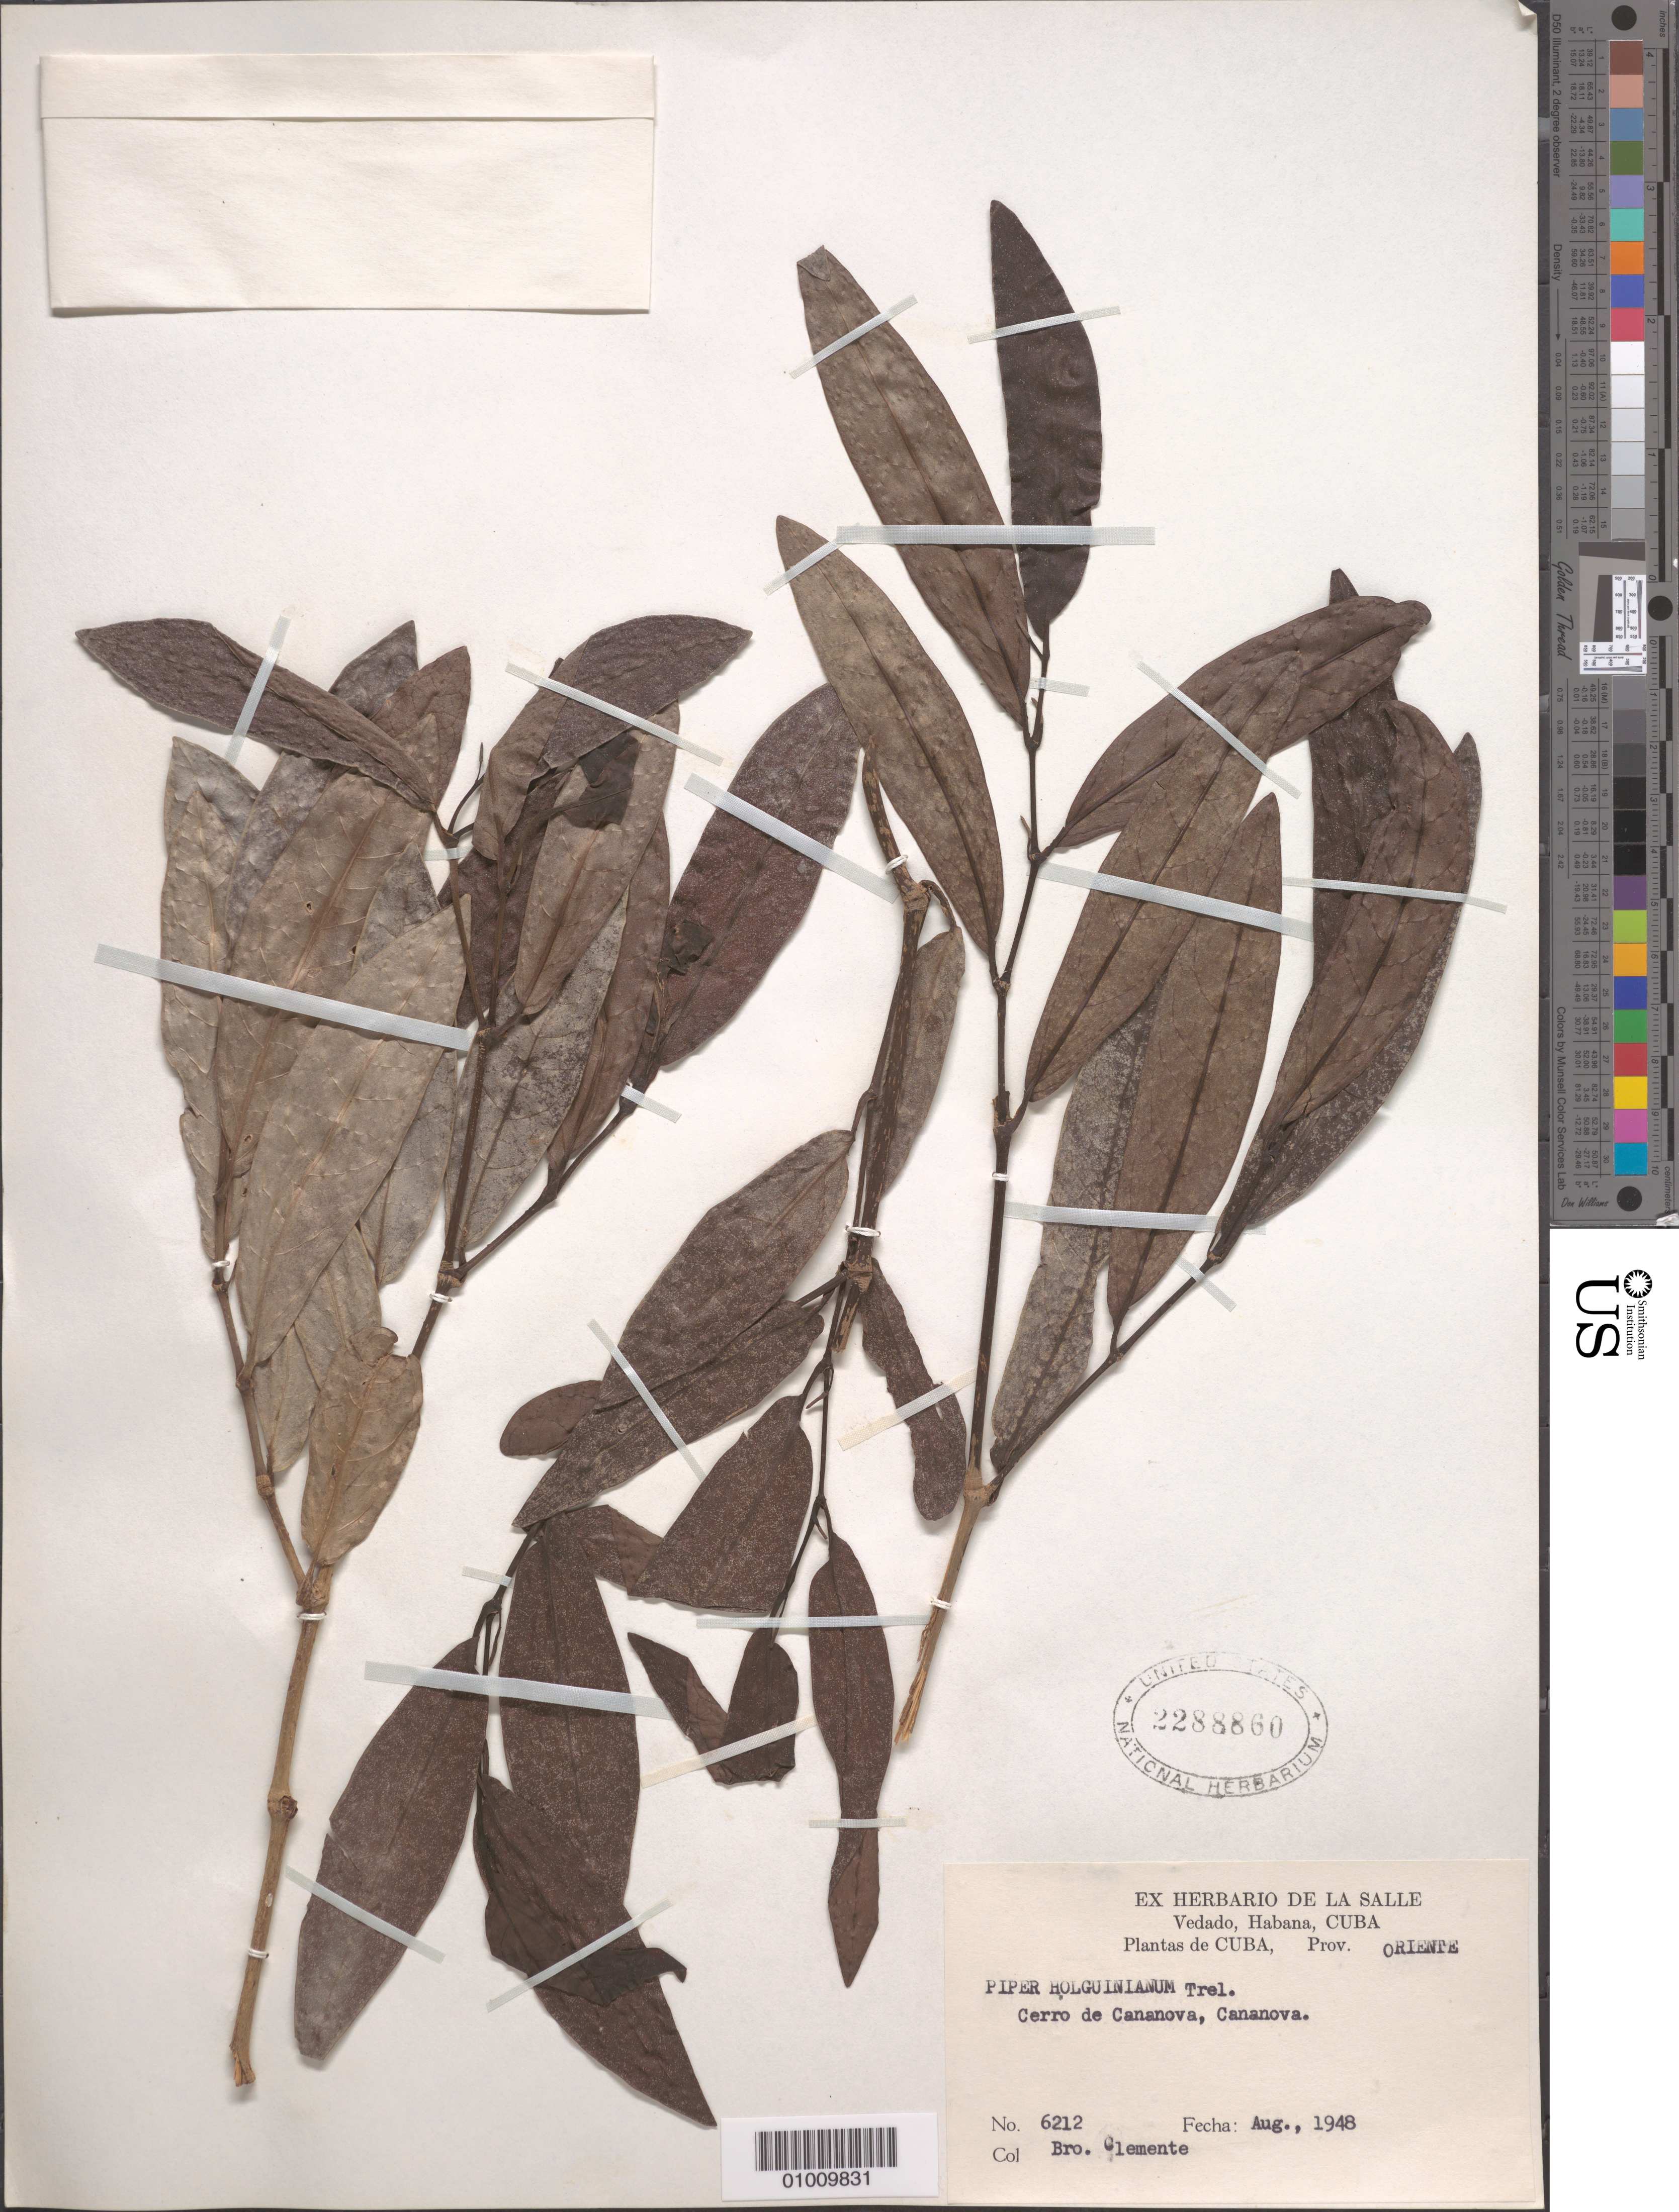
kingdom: Plantae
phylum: Tracheophyta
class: Magnoliopsida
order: Piperales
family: Piperaceae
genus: Piper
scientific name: Piper holguinianum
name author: Trel.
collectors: B. Clement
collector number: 6212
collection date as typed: Apr 1948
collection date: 1948-04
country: Cuba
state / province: La Habana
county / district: Municipio Boyeros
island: Cuba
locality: Cerro de Cananova, Cananova, Vedado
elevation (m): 15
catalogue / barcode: US 2288860